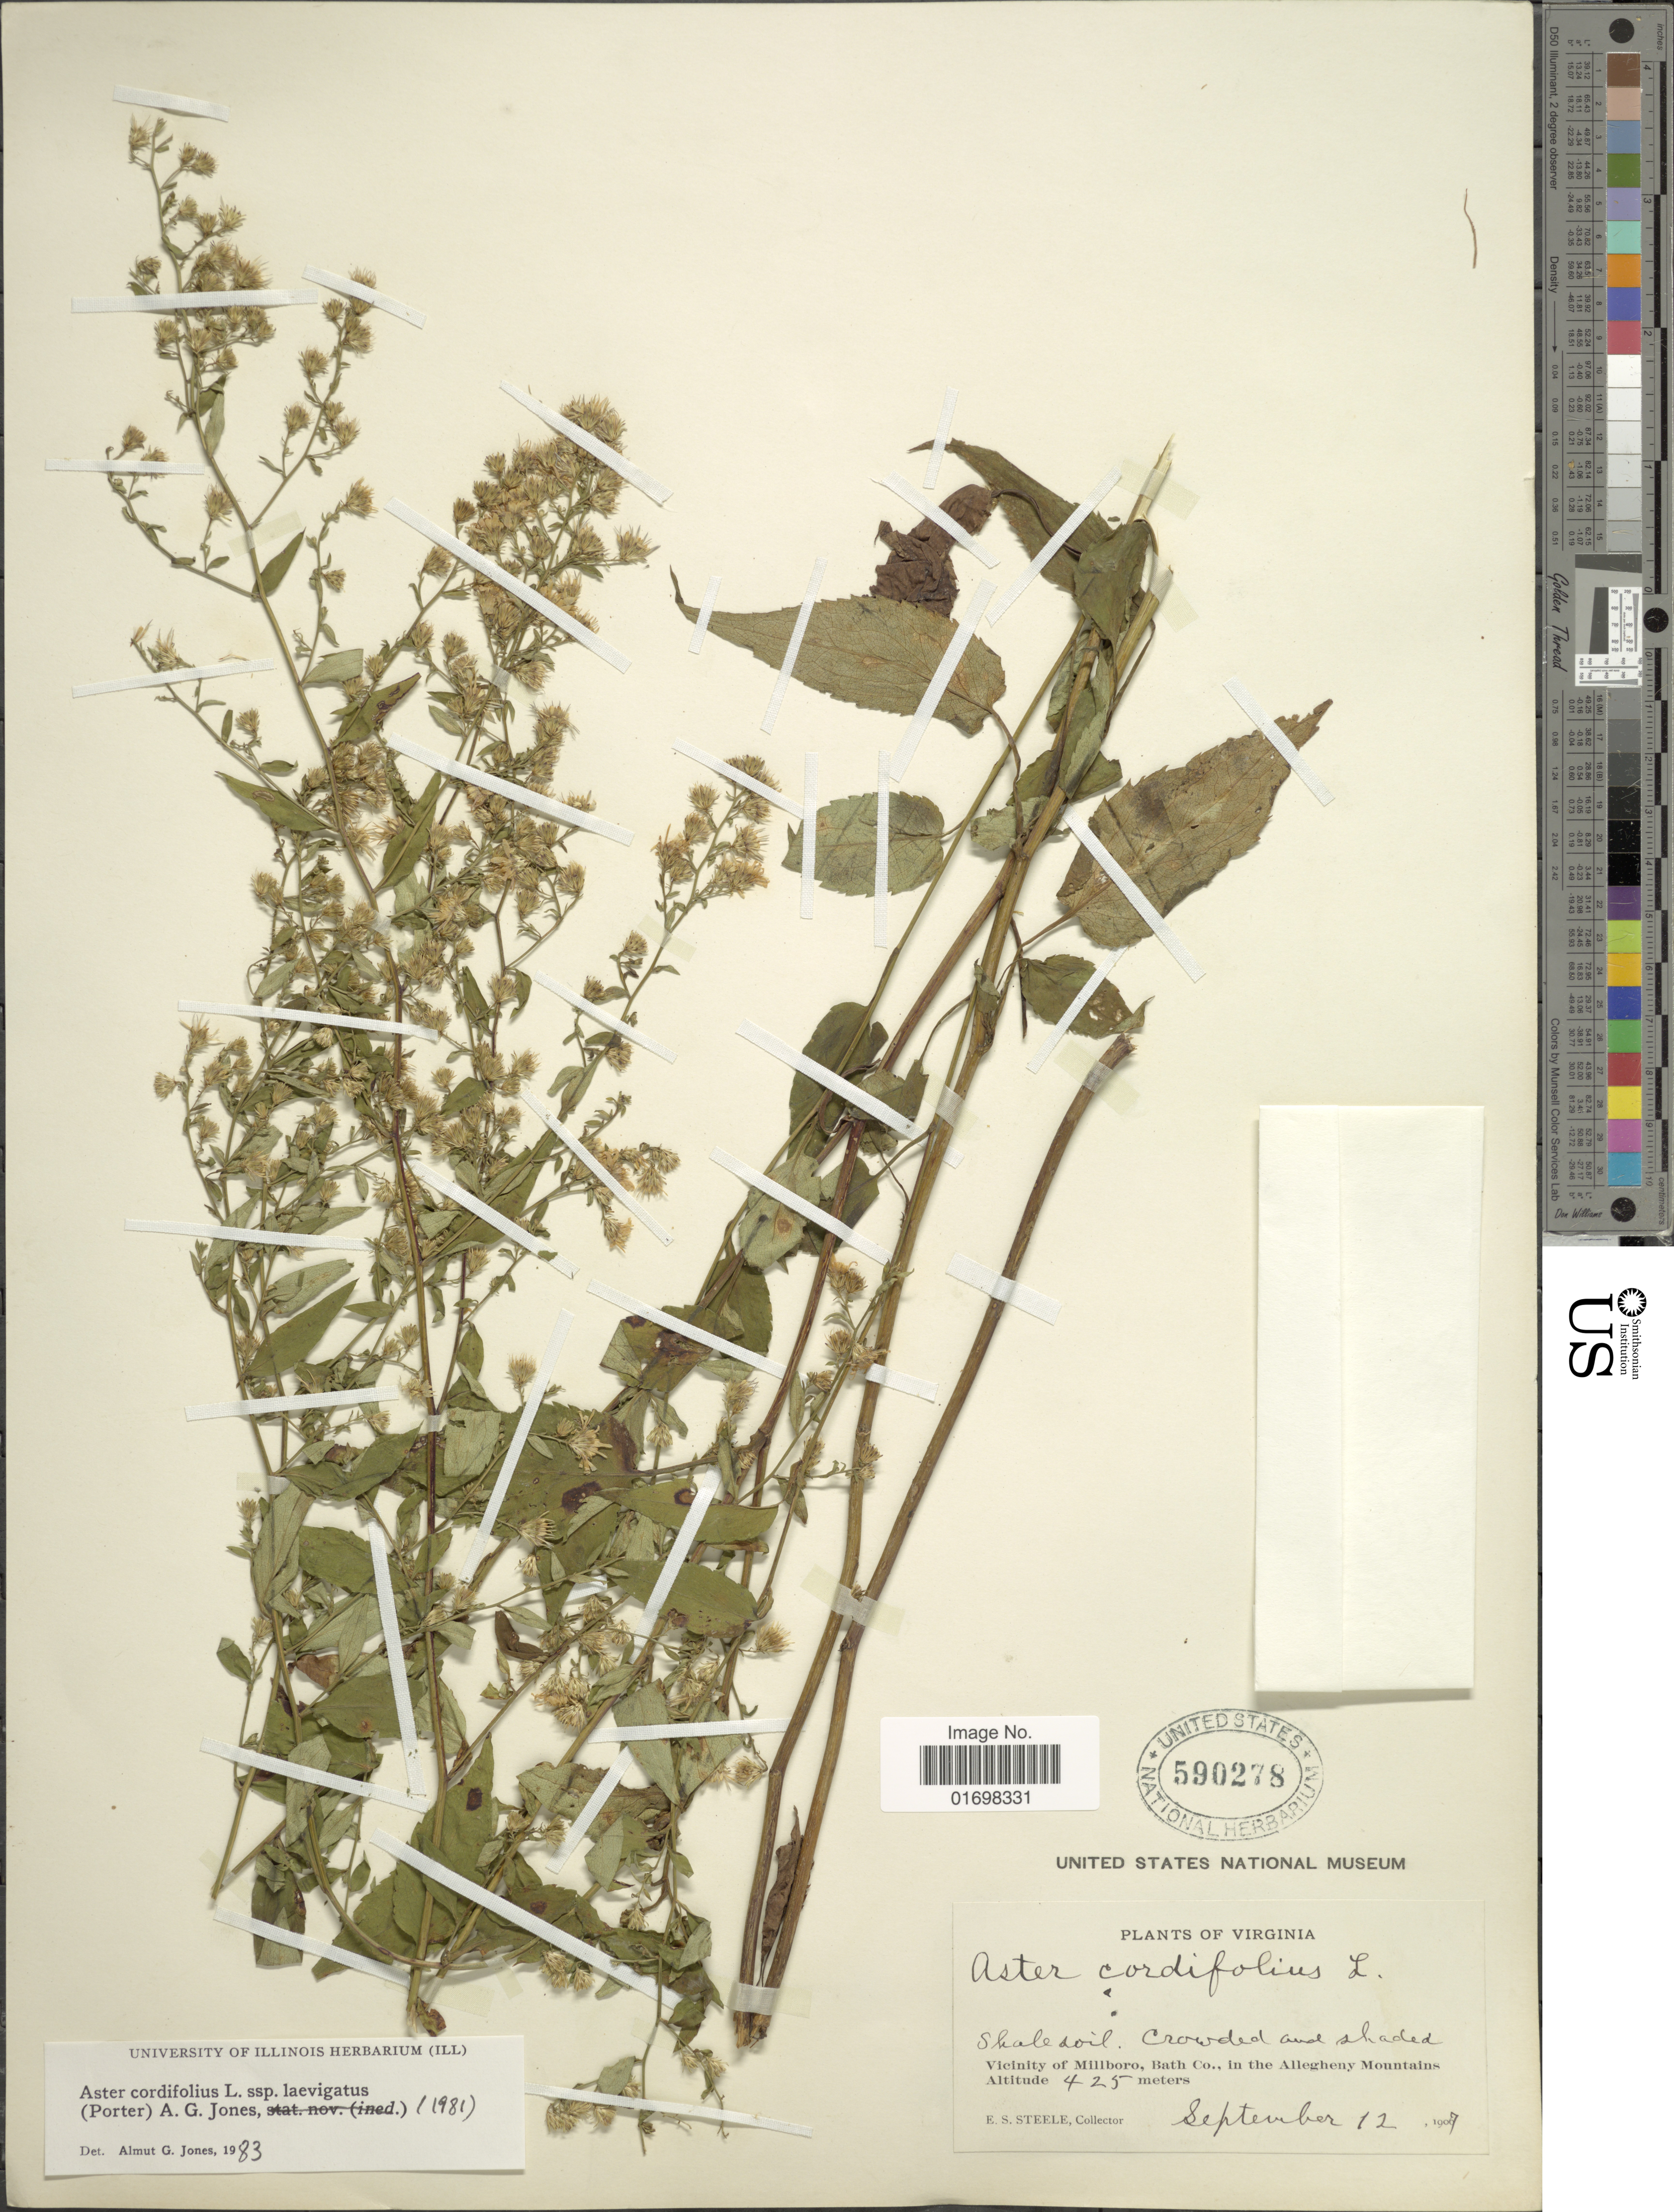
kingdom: Plantae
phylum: Tracheophyta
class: Magnoliopsida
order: Asterales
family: Asteraceae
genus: Symphyotrichum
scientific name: Symphyotrichum lowrieanum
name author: (Porter) G.L. Nesom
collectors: E. Steele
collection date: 1907-09-12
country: United States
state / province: Virginia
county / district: Bath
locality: Vicinity of Millboro, Bath Co., in the Allegheny Mountains.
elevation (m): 425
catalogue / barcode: US 590278